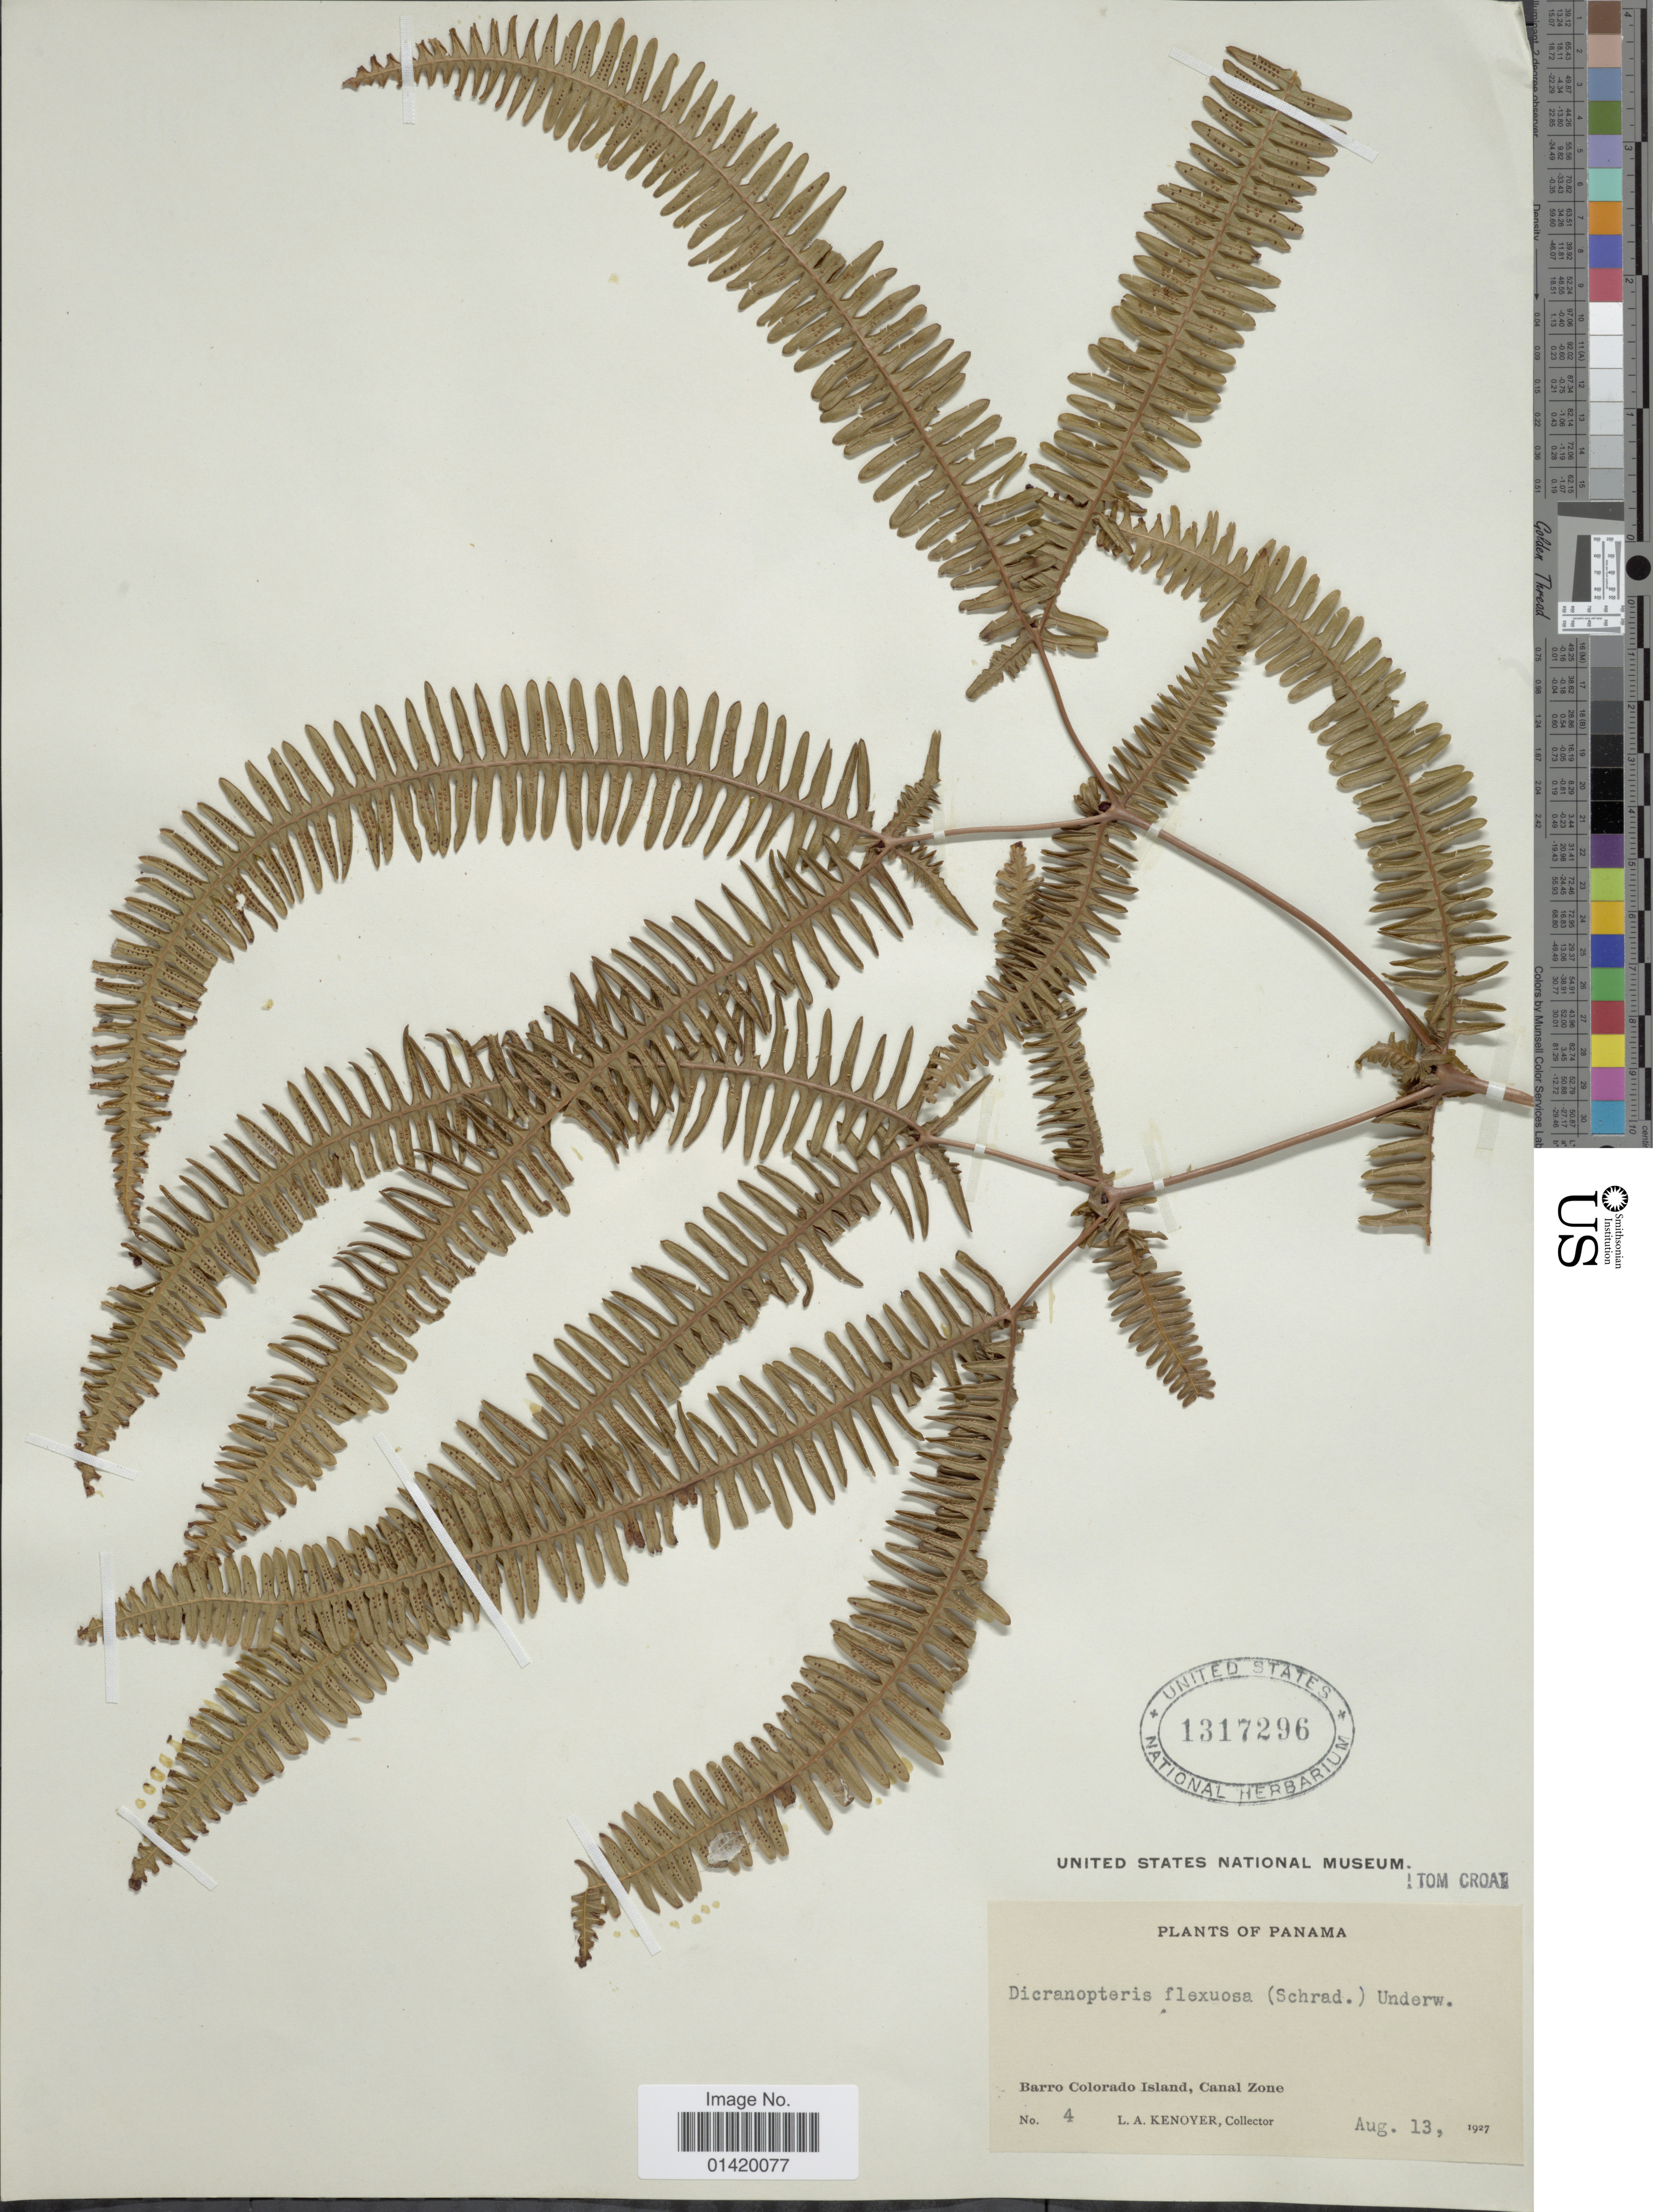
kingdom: Plantae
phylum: Tracheophyta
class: Polypodiopsida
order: Gleicheniales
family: Gleicheniaceae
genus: Dicranopteris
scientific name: Dicranopteris flexuosa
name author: (Schrad.) Underw.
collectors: L. A. Kenoyer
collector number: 4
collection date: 1927-08-13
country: Panama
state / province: Panamá Oeste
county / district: Canal Zone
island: Barro Colorado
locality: Barro Colorado Island, Canal Zone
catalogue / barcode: US 1317296